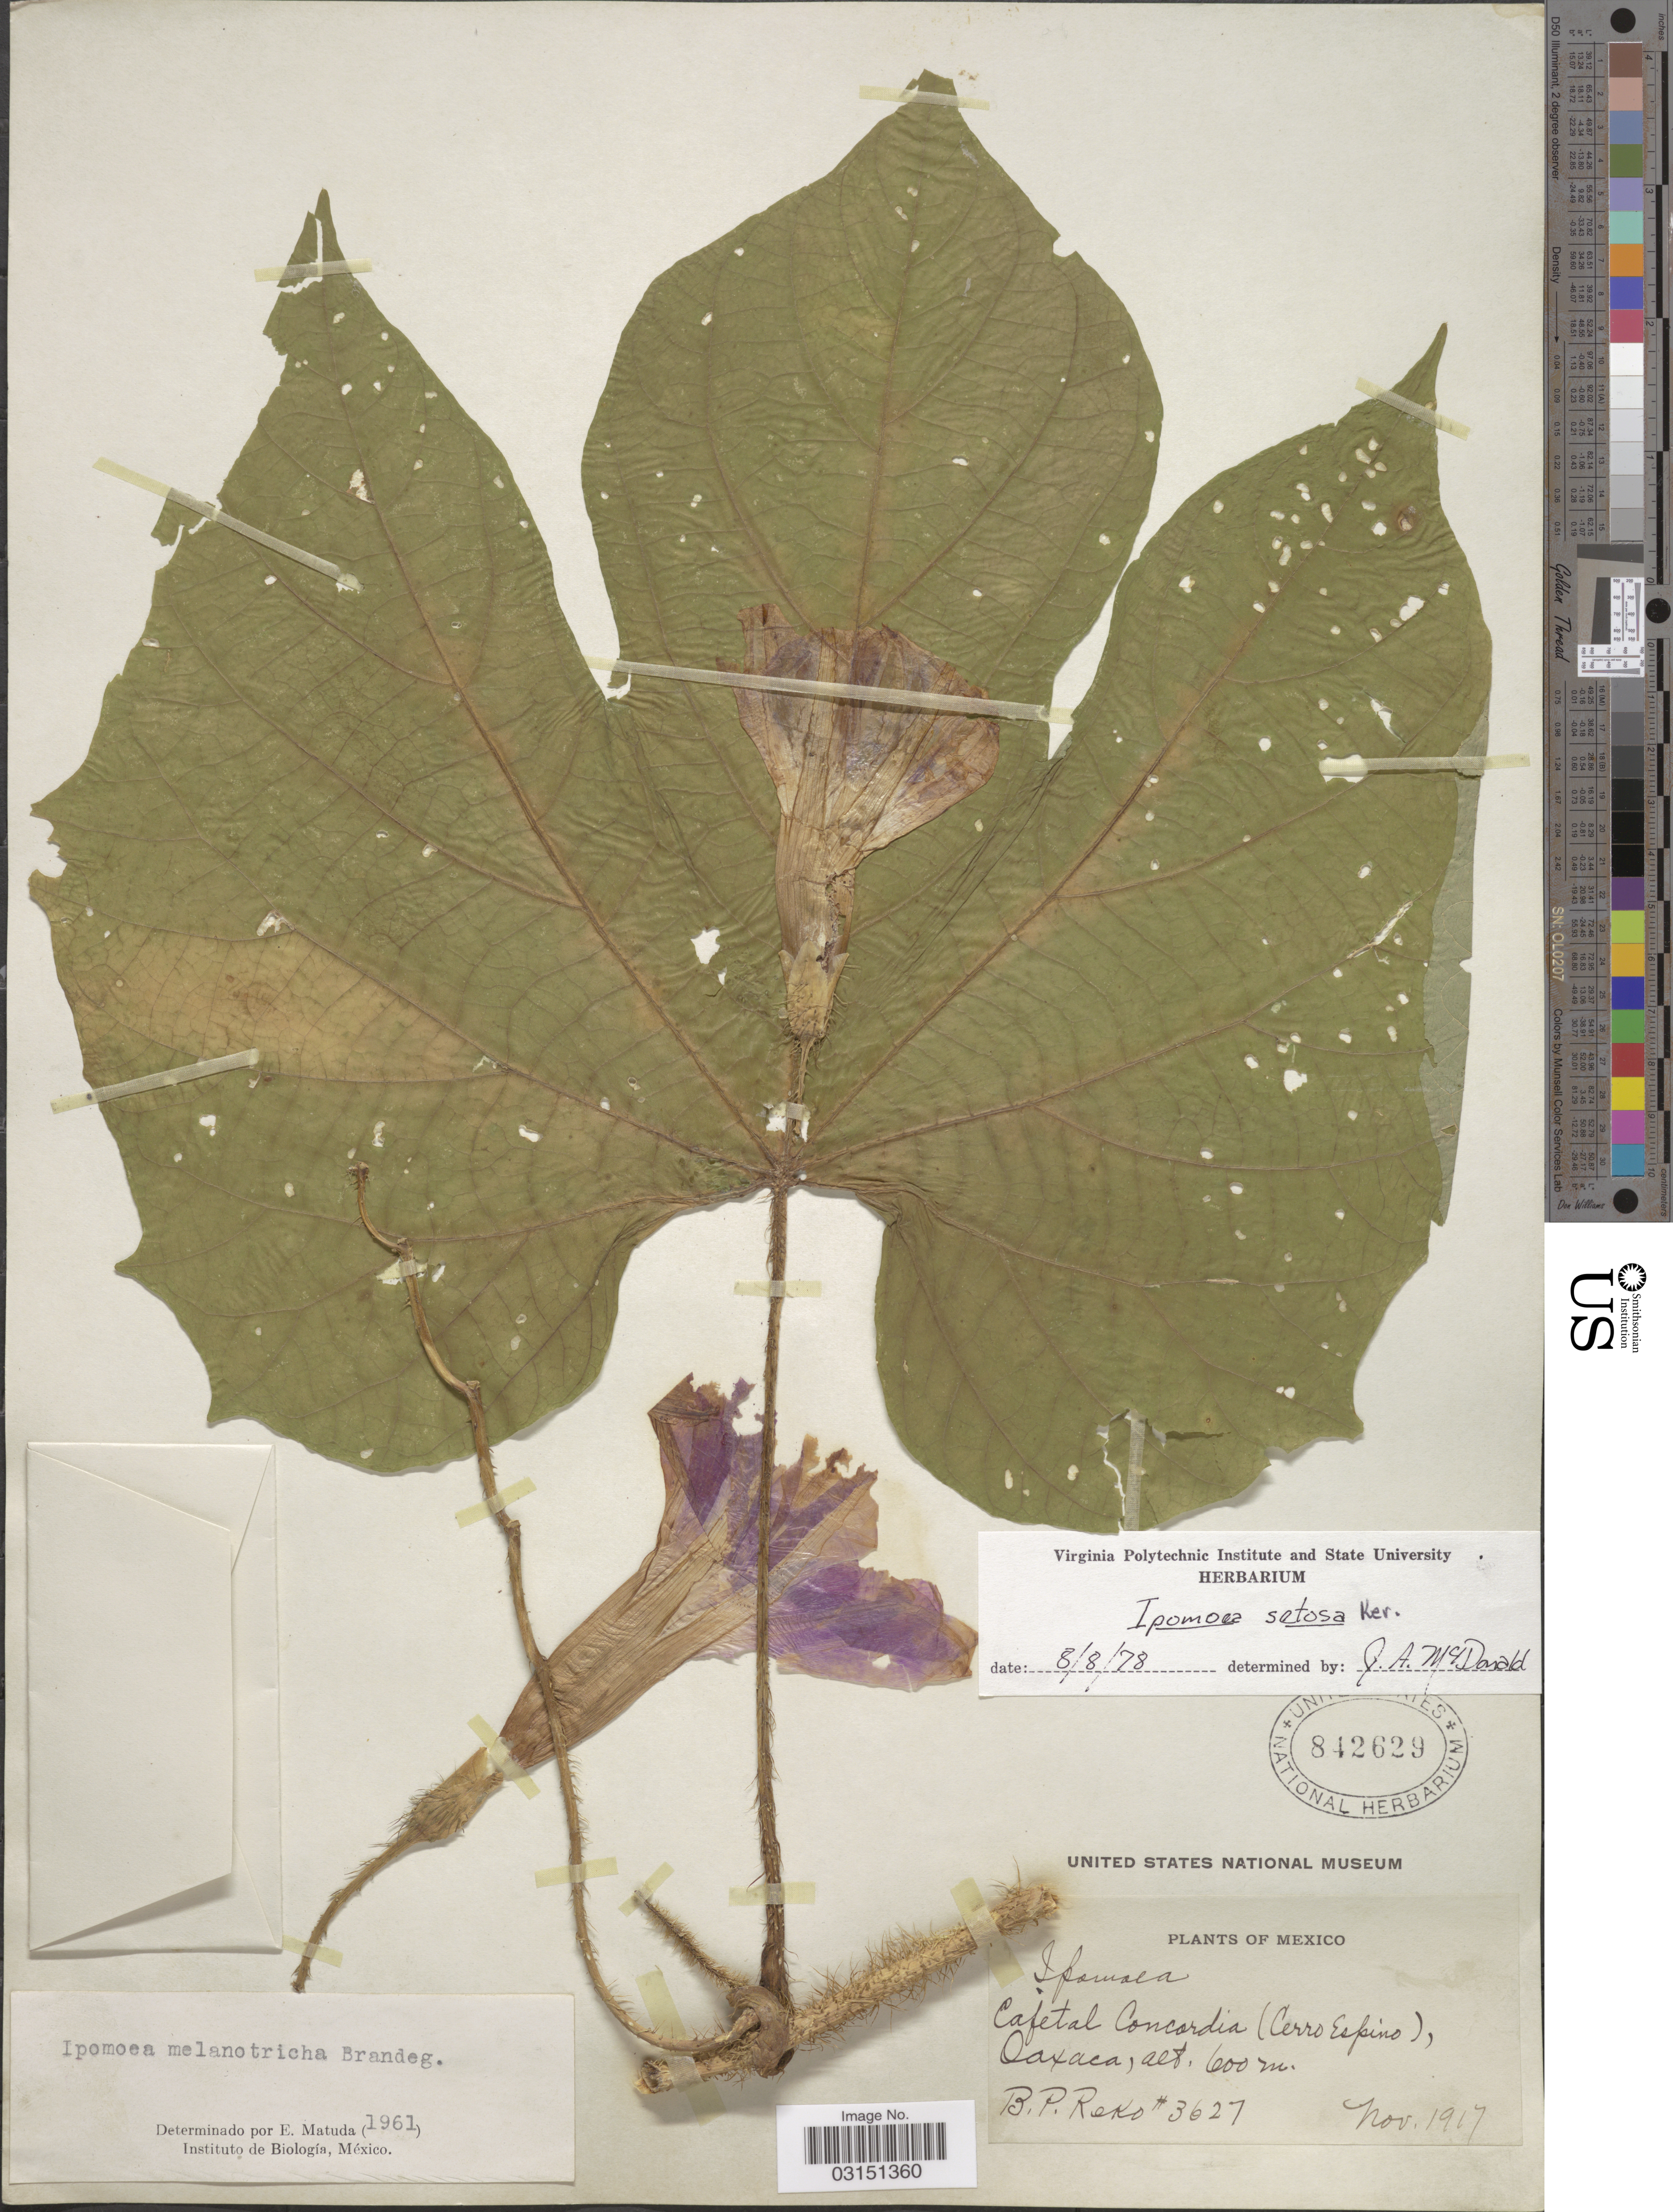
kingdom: Plantae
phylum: Tracheophyta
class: Magnoliopsida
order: Solanales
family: Convolvulaceae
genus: Ipomoea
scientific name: Ipomoea setosa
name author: Ker Gawl.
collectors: B. P. Reko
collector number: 3627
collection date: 1917-11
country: Mexico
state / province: Oaxaca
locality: Cafetal Concordia (Cerro Espino).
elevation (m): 600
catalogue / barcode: US 842629